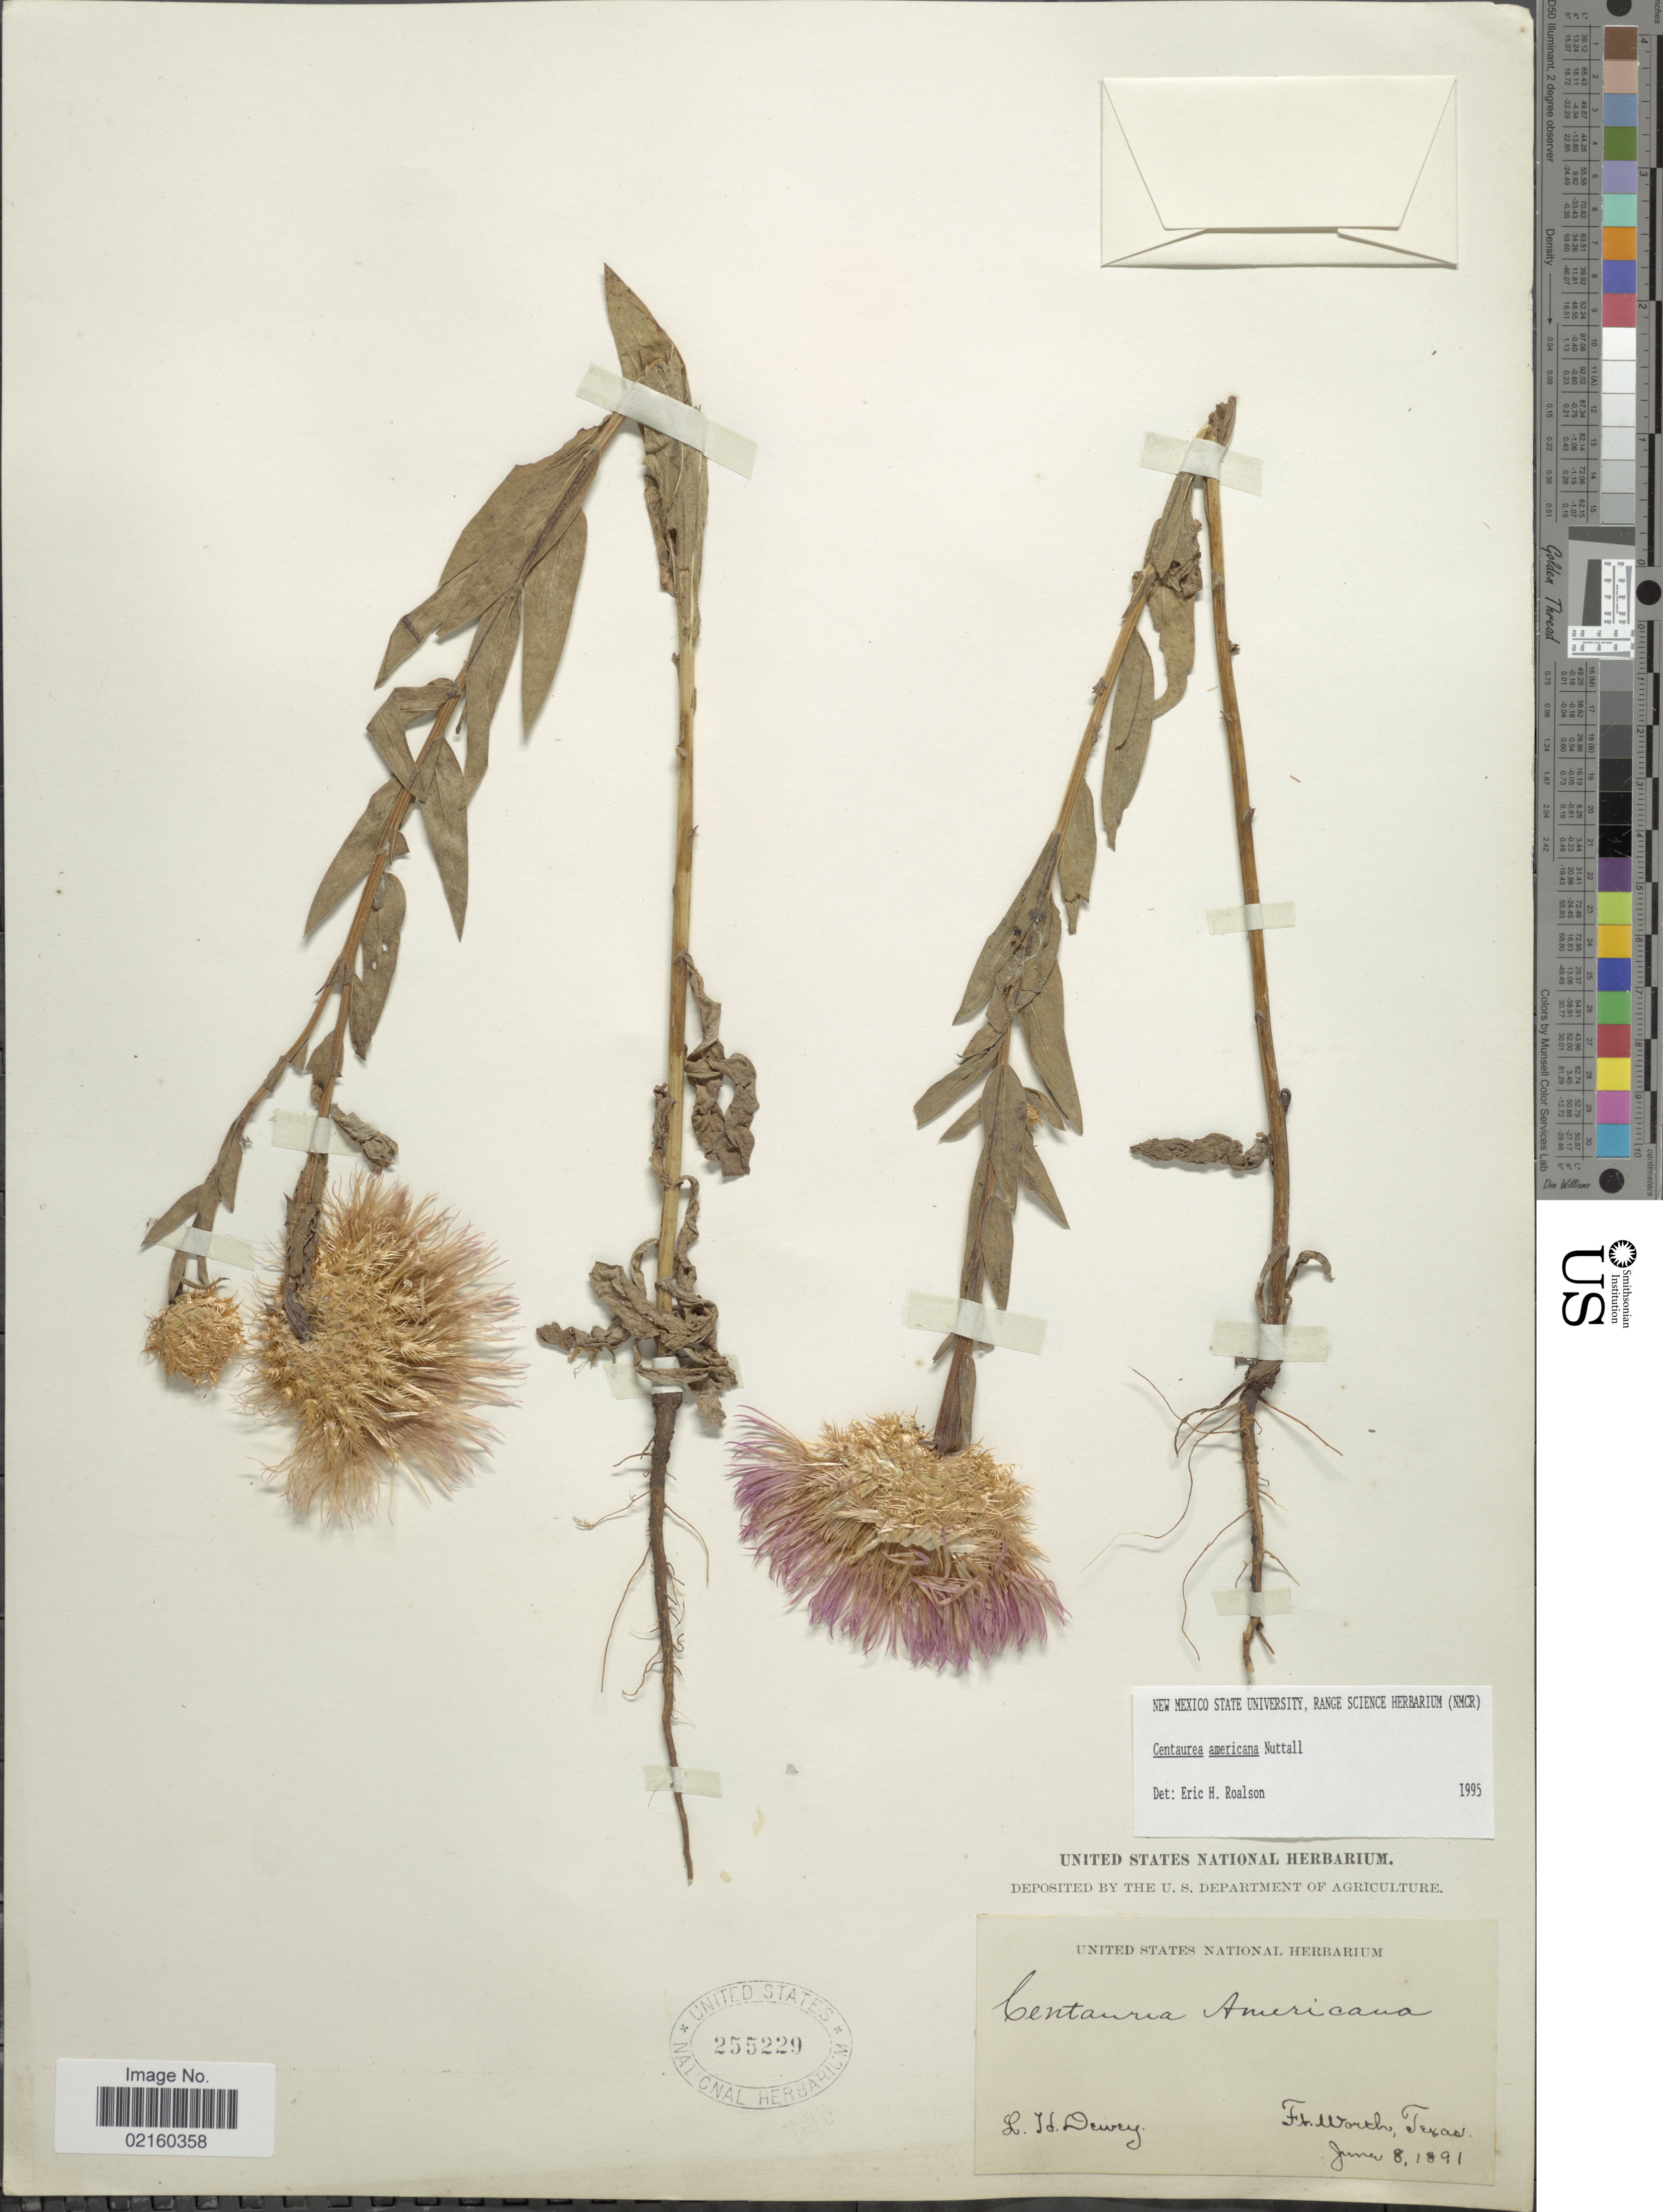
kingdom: Plantae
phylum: Tracheophyta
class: Magnoliopsida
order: Asterales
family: Asteraceae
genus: Plectocephalus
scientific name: Plectocephalus americanus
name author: (Nutt.) D. Don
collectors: L. H. Dewey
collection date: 1891-06-08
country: United States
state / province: Texas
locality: Ft. Worth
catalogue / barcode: US 255229